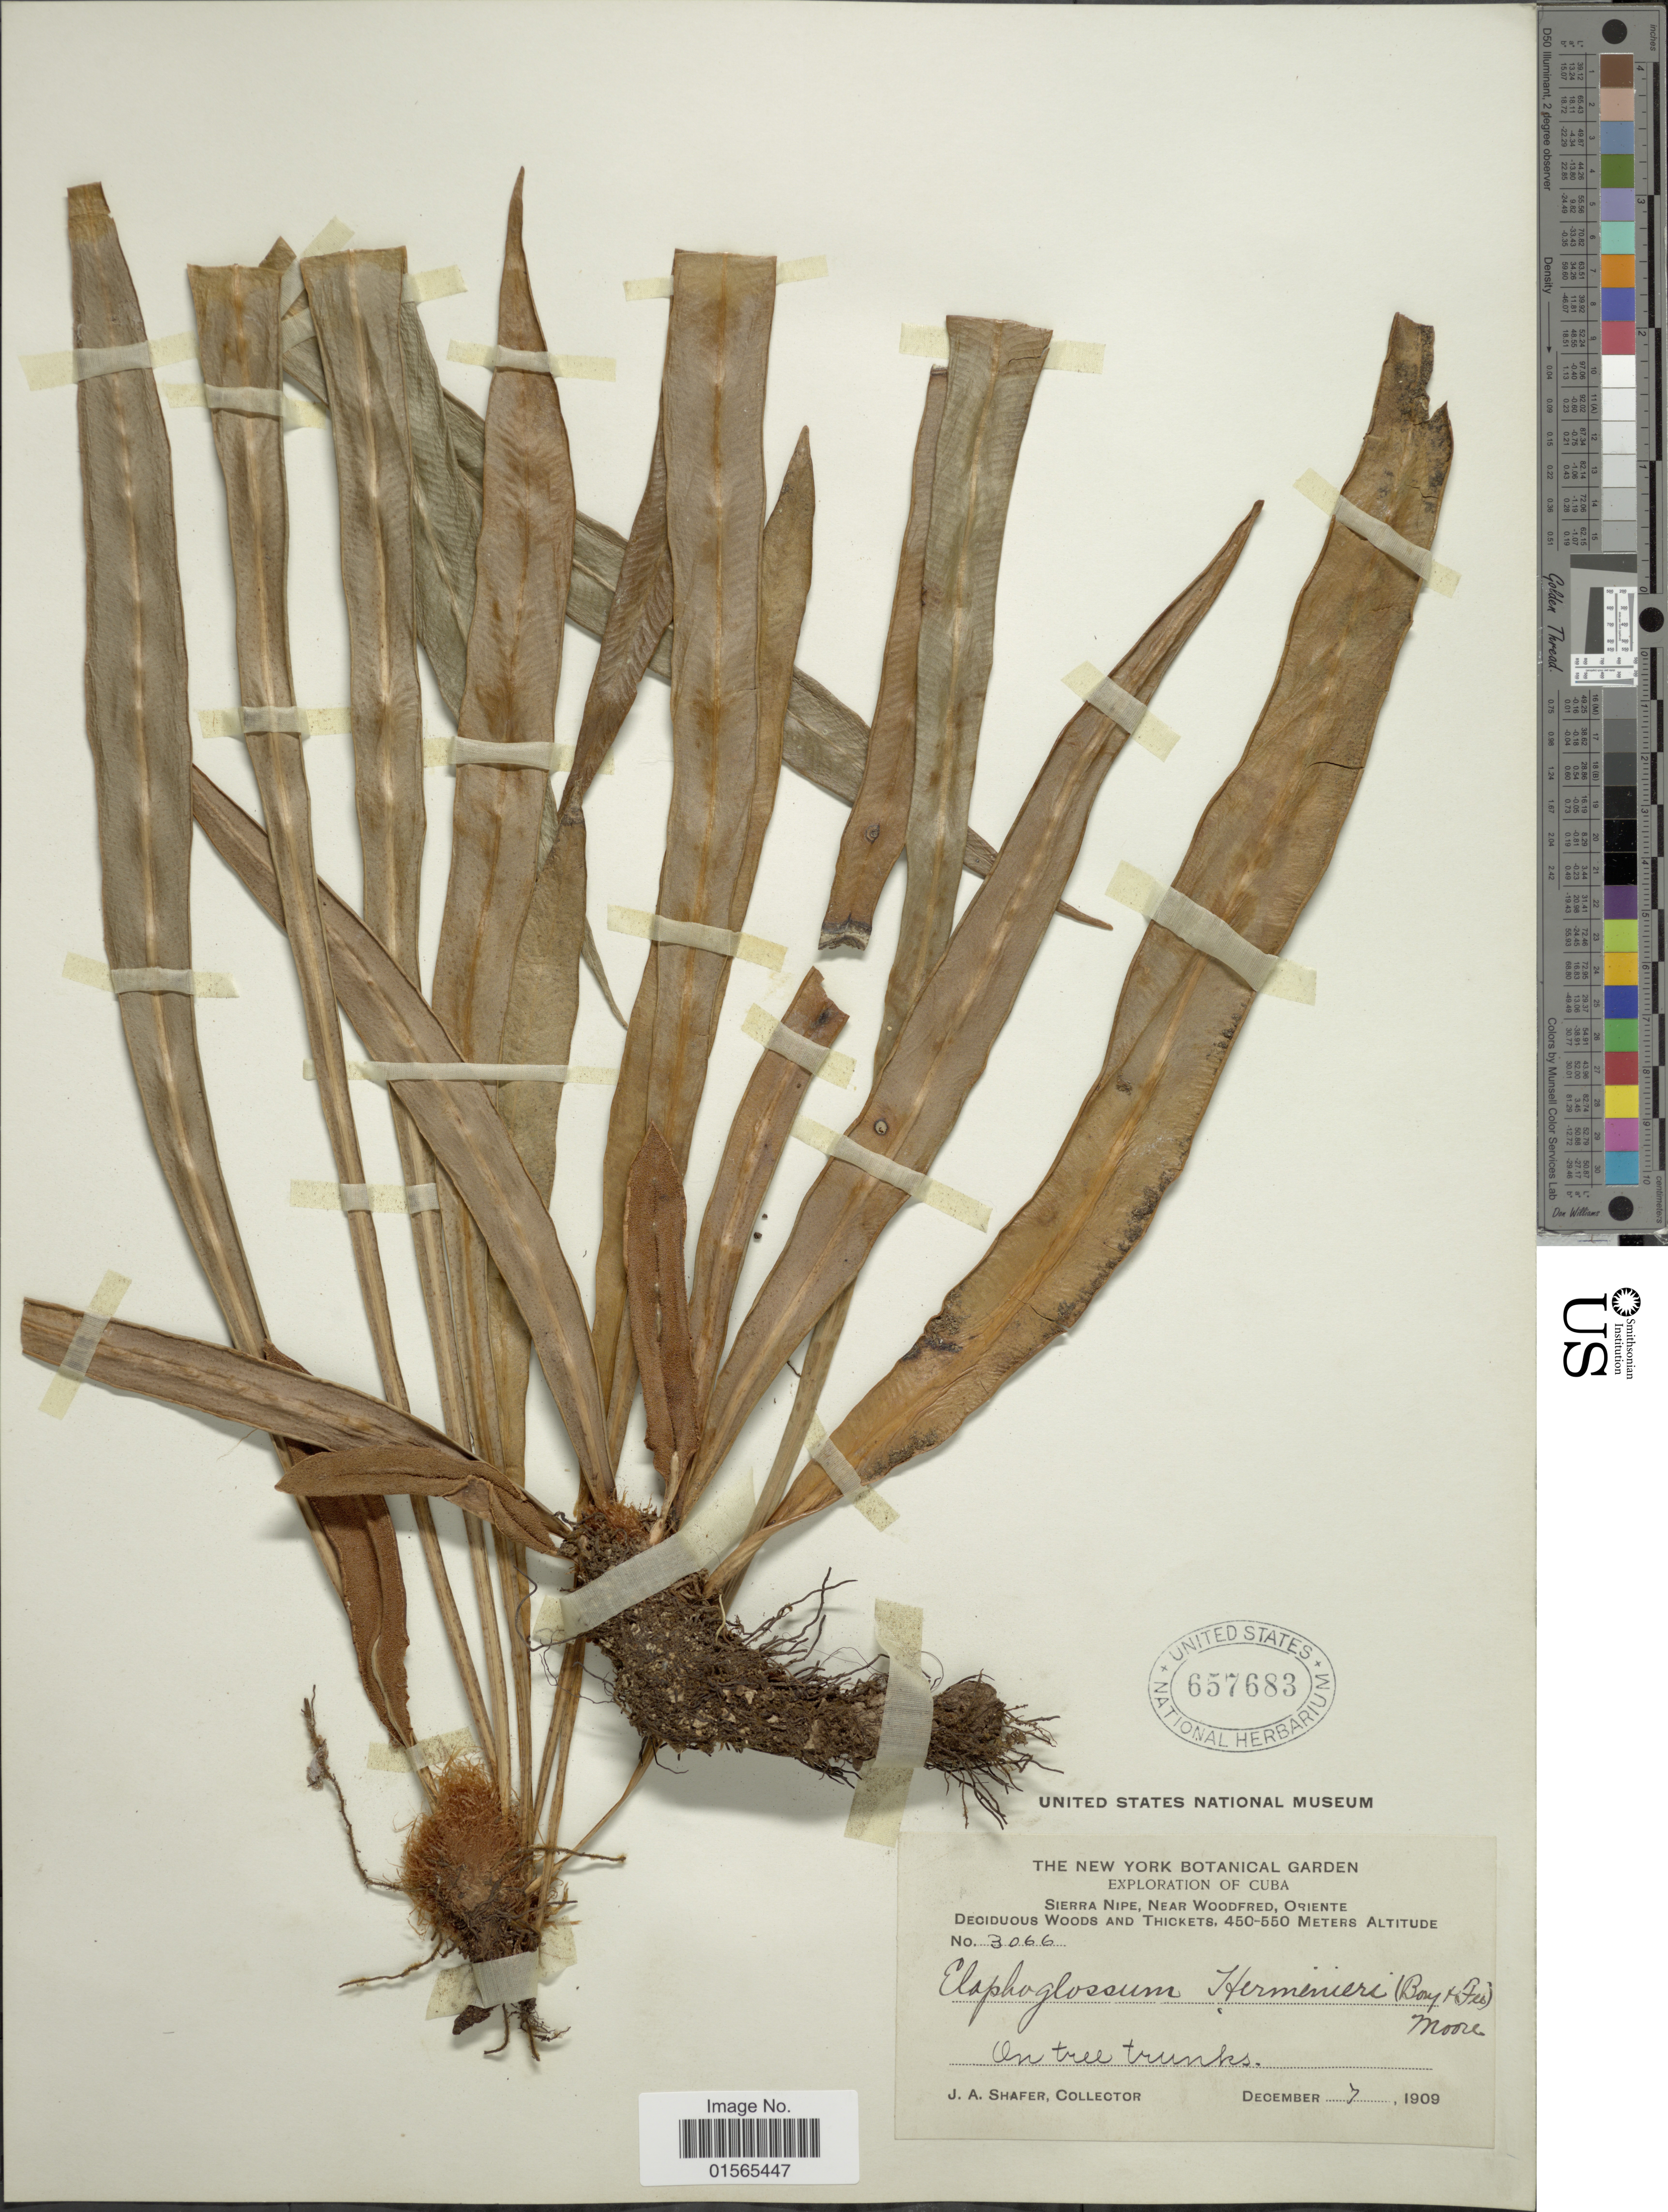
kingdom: Plantae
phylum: Tracheophyta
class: Polypodiopsida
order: Polypodiales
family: Dryopteridaceae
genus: Elaphoglossum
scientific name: Elaphoglossum herminieri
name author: (Bory & Fée) T. Moore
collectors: J. A. Shafer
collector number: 3066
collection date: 1909-12-07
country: Cuba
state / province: Oriente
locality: Sierra Nipe, near Woodfred, Deciduous Woods and thickets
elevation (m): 450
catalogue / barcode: US 657683